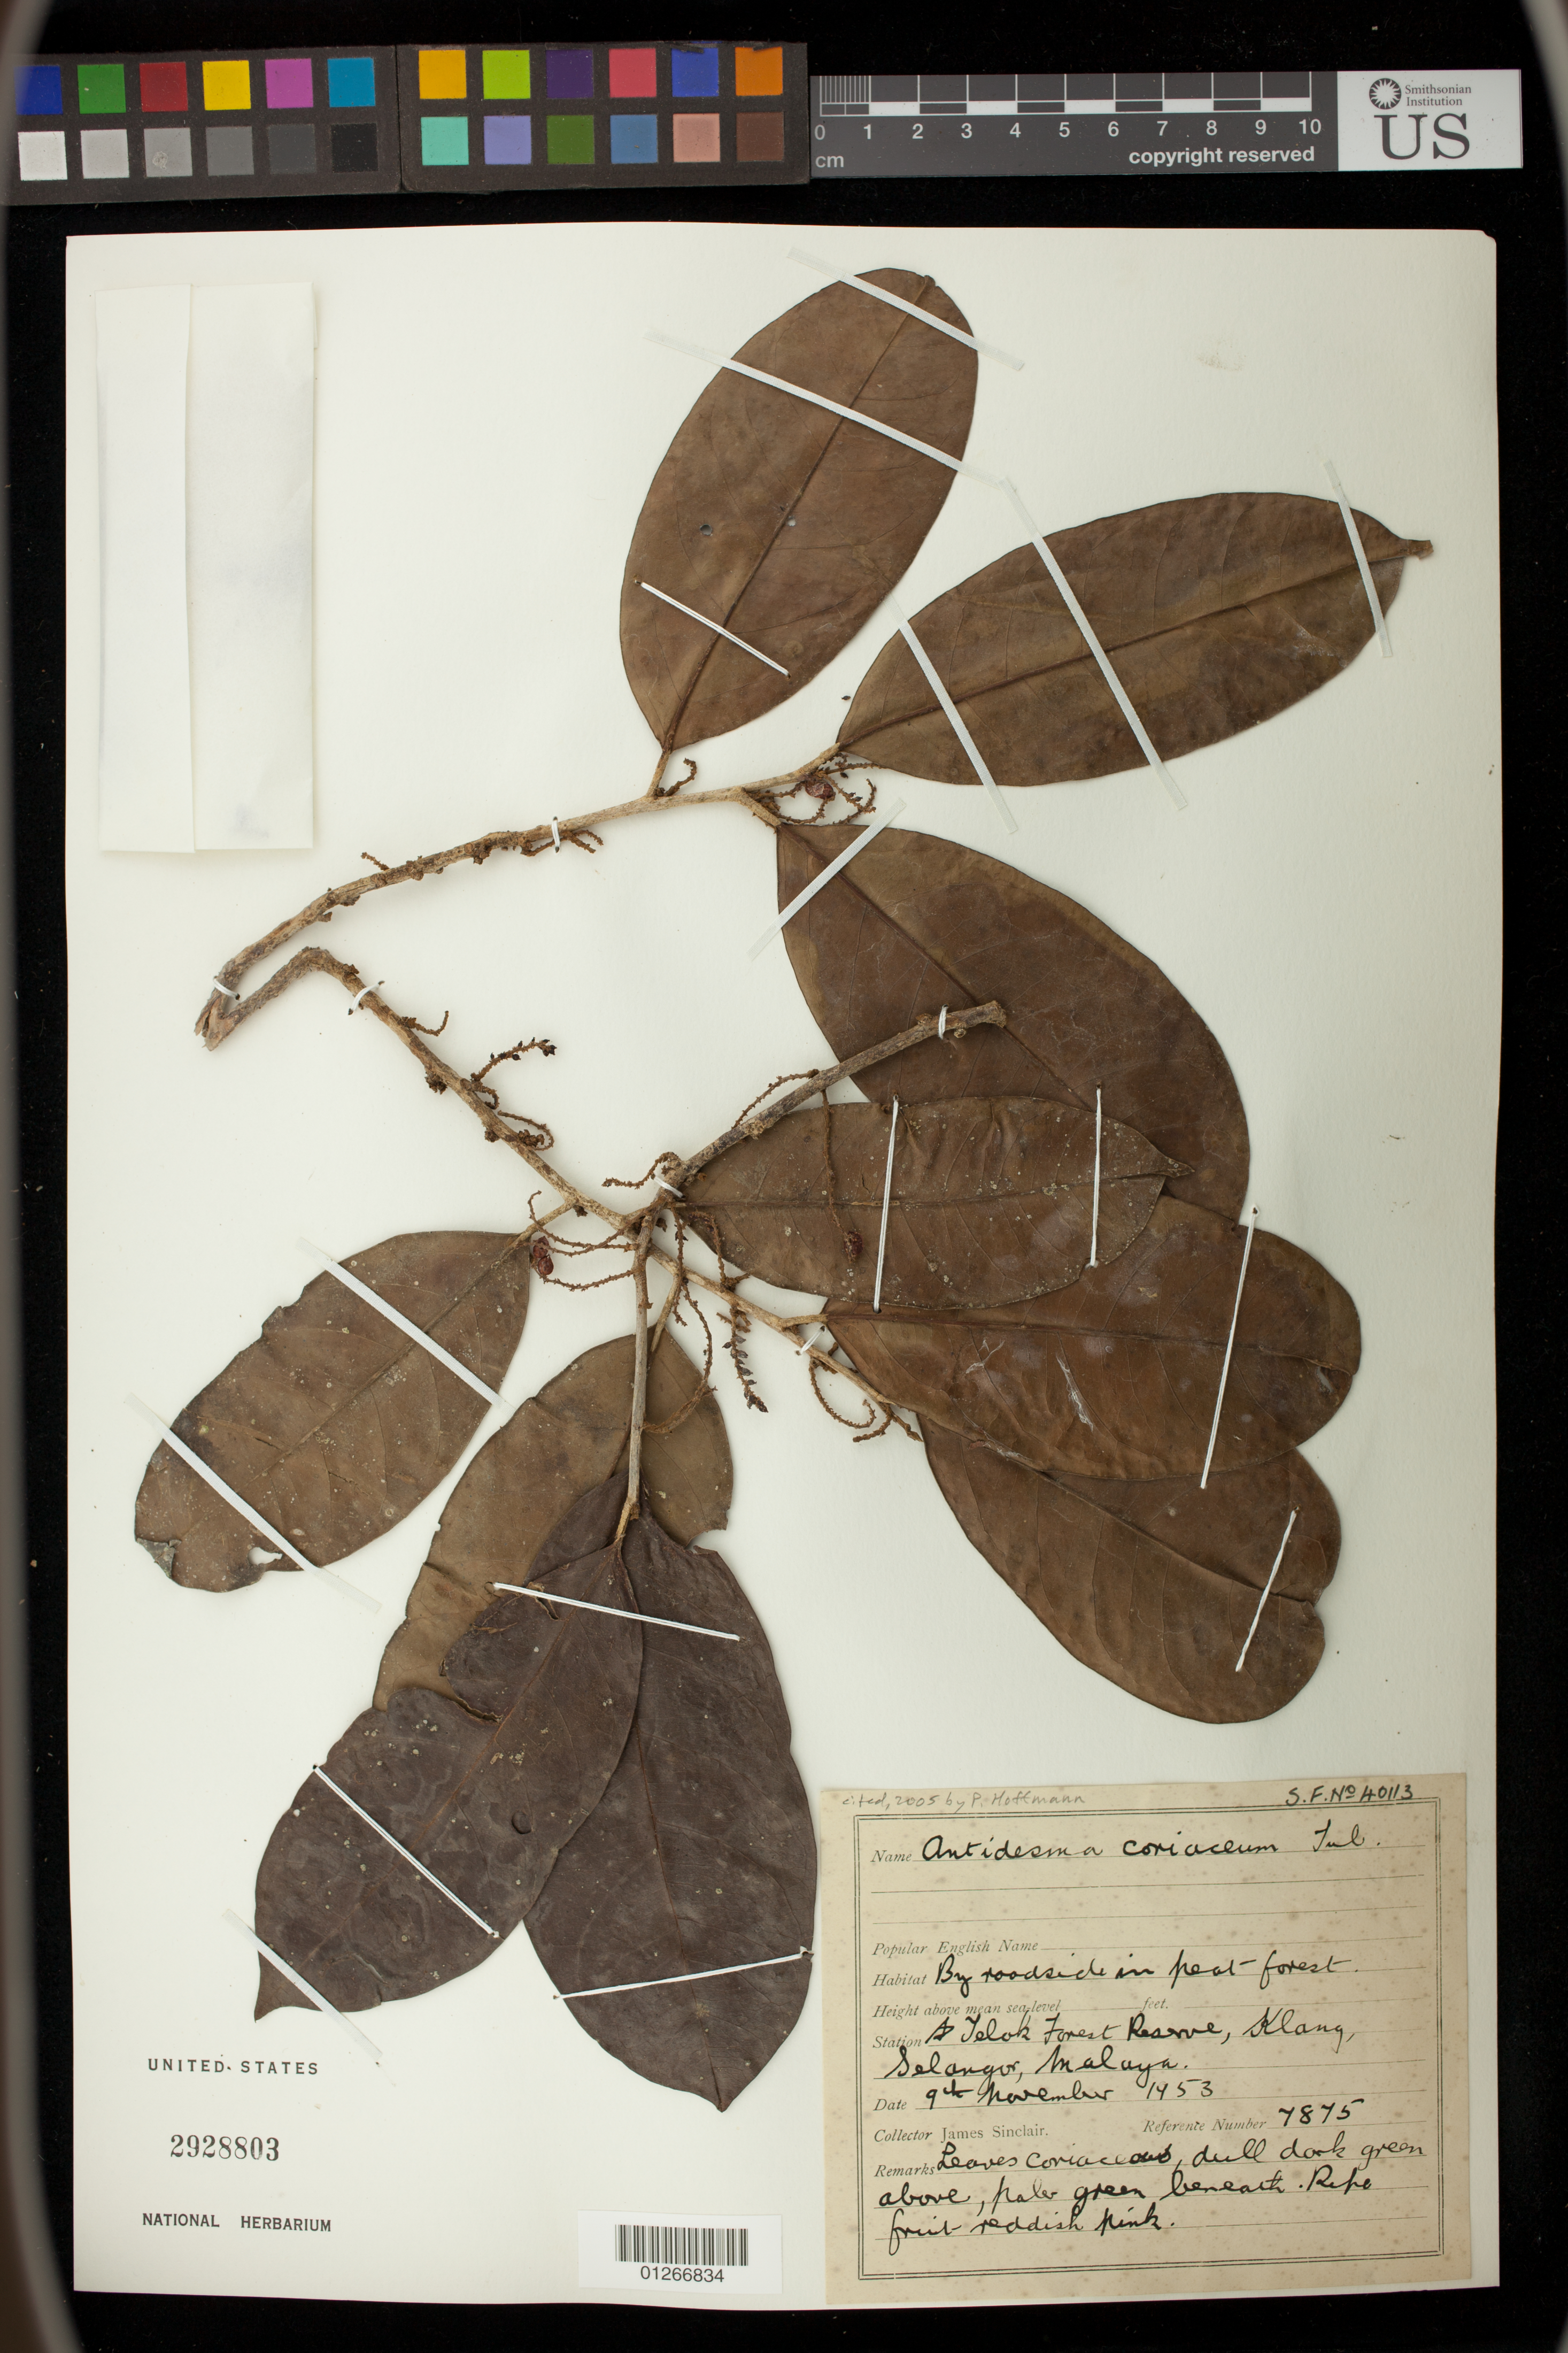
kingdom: Plantae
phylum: Tracheophyta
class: Magnoliopsida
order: Malpighiales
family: Phyllanthaceae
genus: Antidesma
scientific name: Antidesma coriaceum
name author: Tul.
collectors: J. Sinclair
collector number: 7875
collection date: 1953-11-09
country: Malaysia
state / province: Selangor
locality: Telok Forest Reserve, Klang, Selangor, Malaya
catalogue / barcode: US 2928803